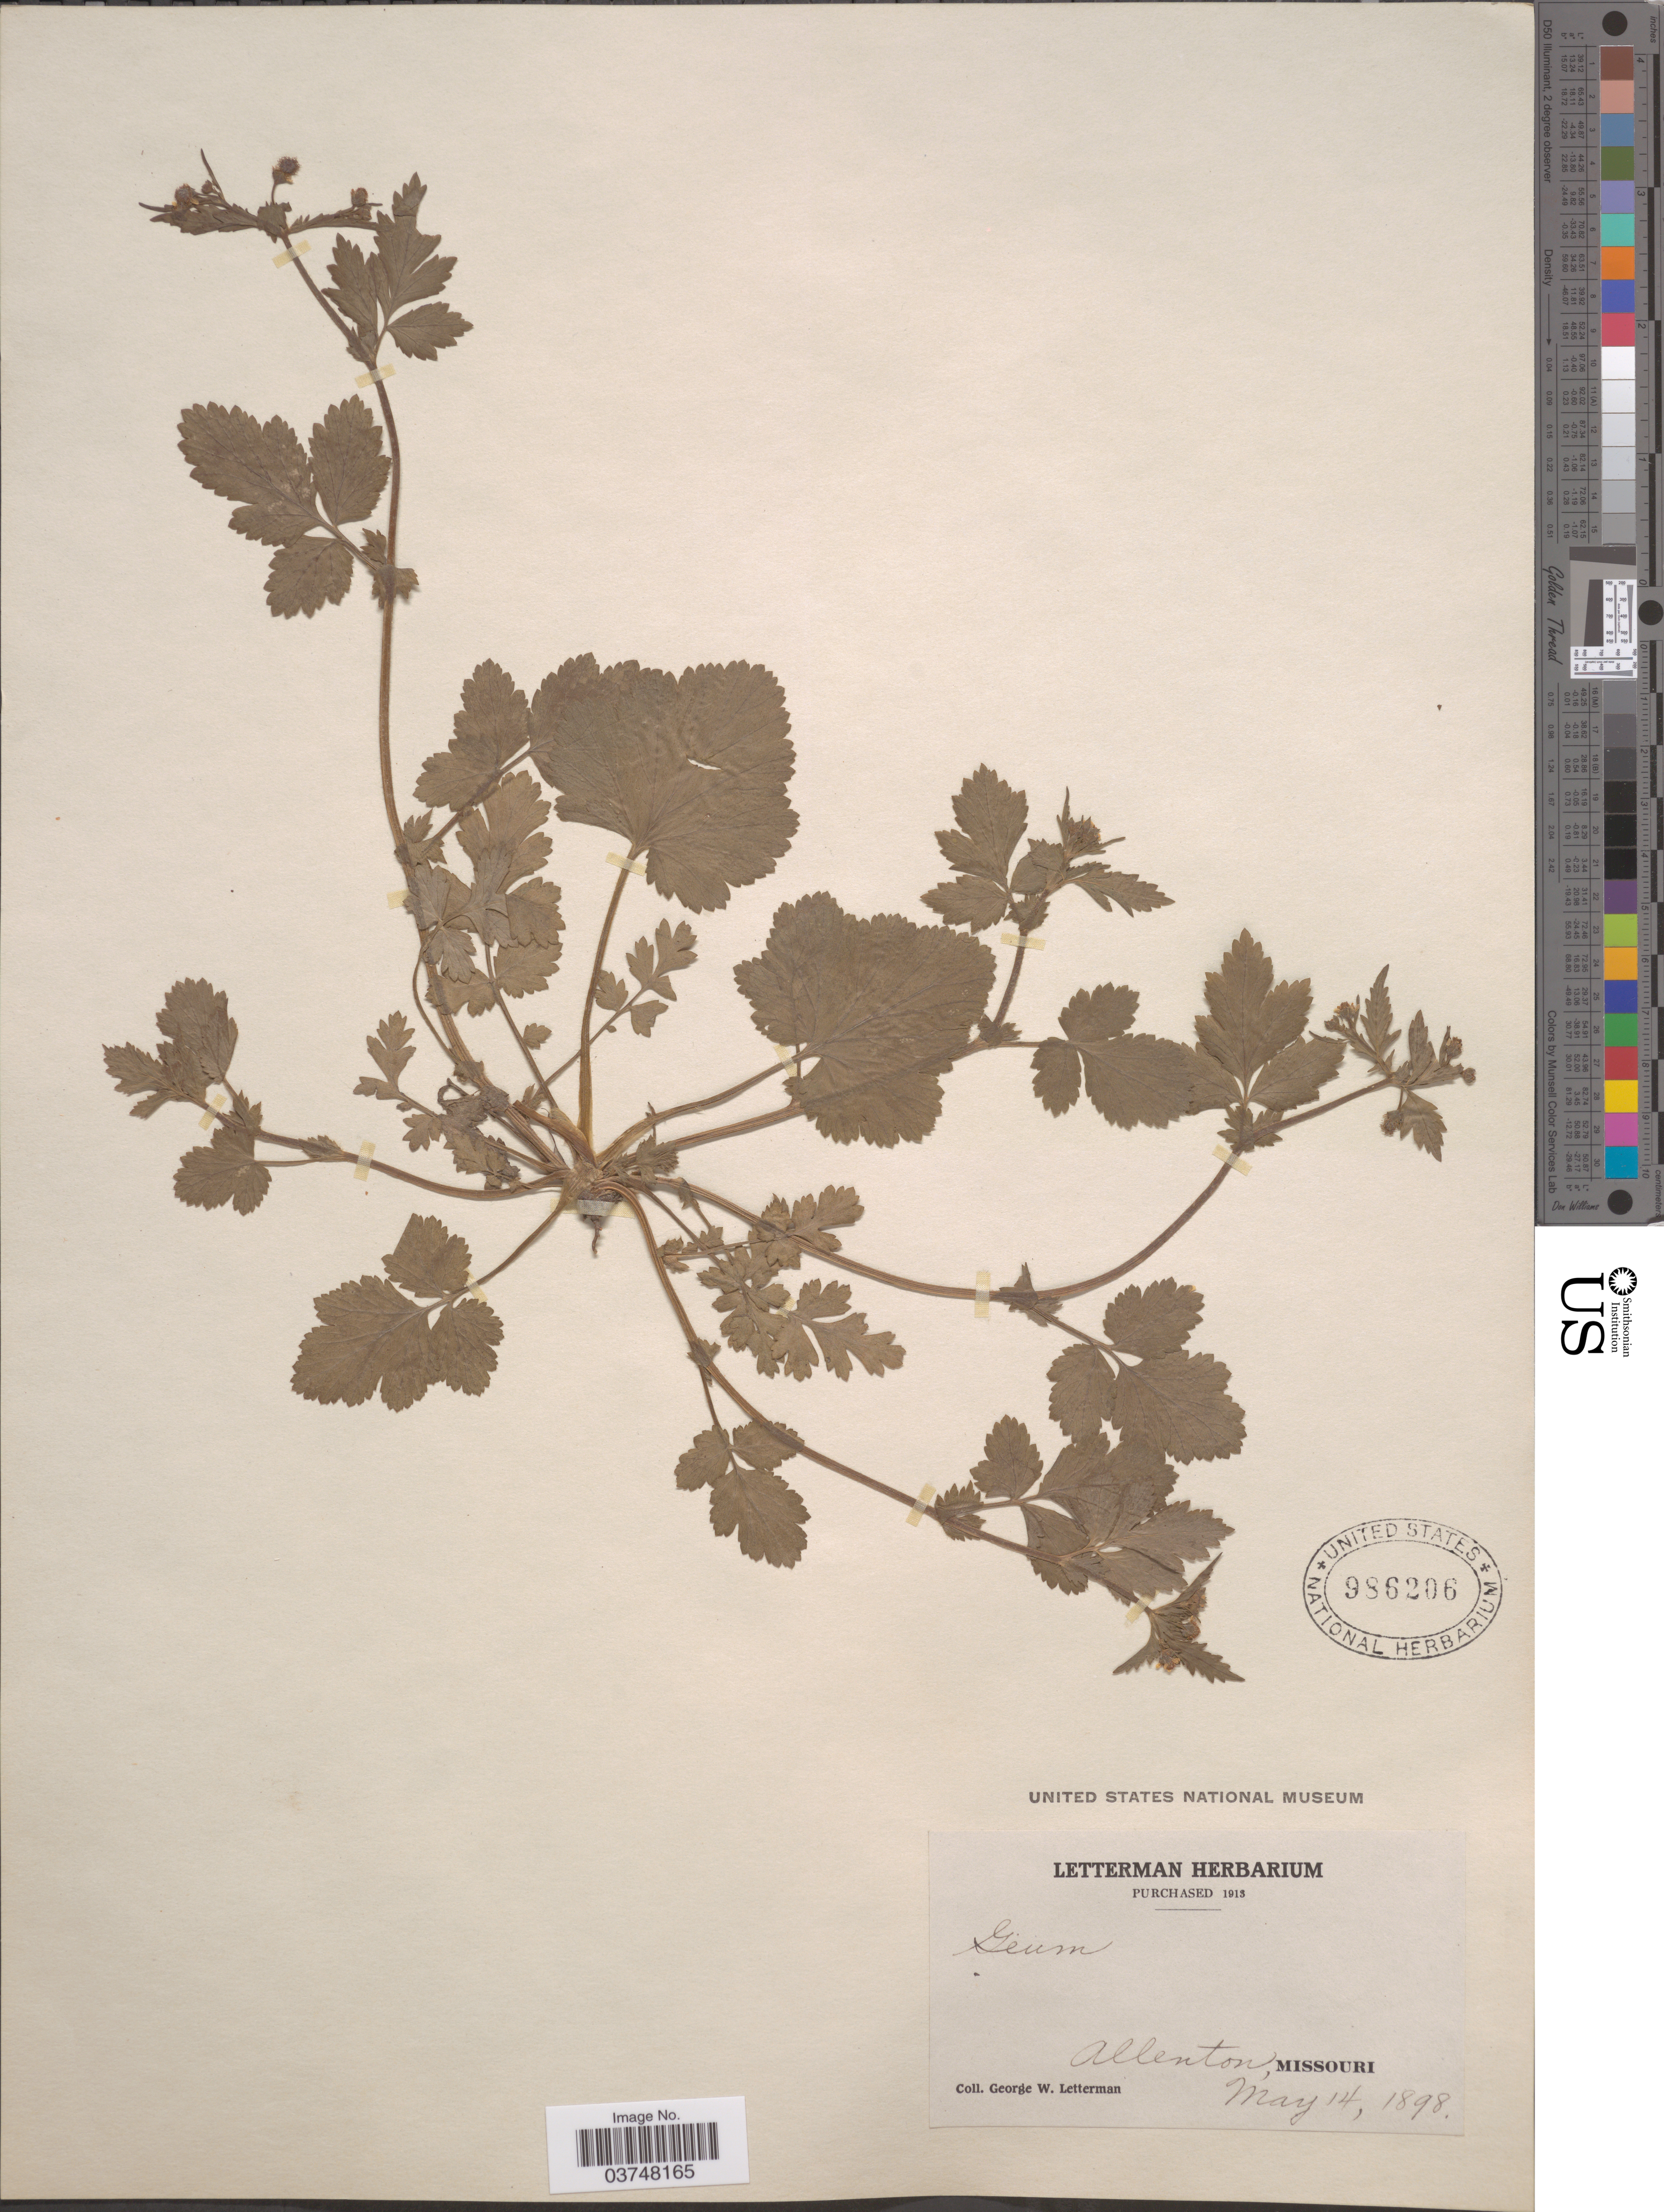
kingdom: Plantae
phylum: Tracheophyta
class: Magnoliopsida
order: Rosales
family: Rosaceae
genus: Geum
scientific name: Geum sp.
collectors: G. W. Letterman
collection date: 1898-05-14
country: United States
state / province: Missouri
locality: Allenton.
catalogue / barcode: US 986206